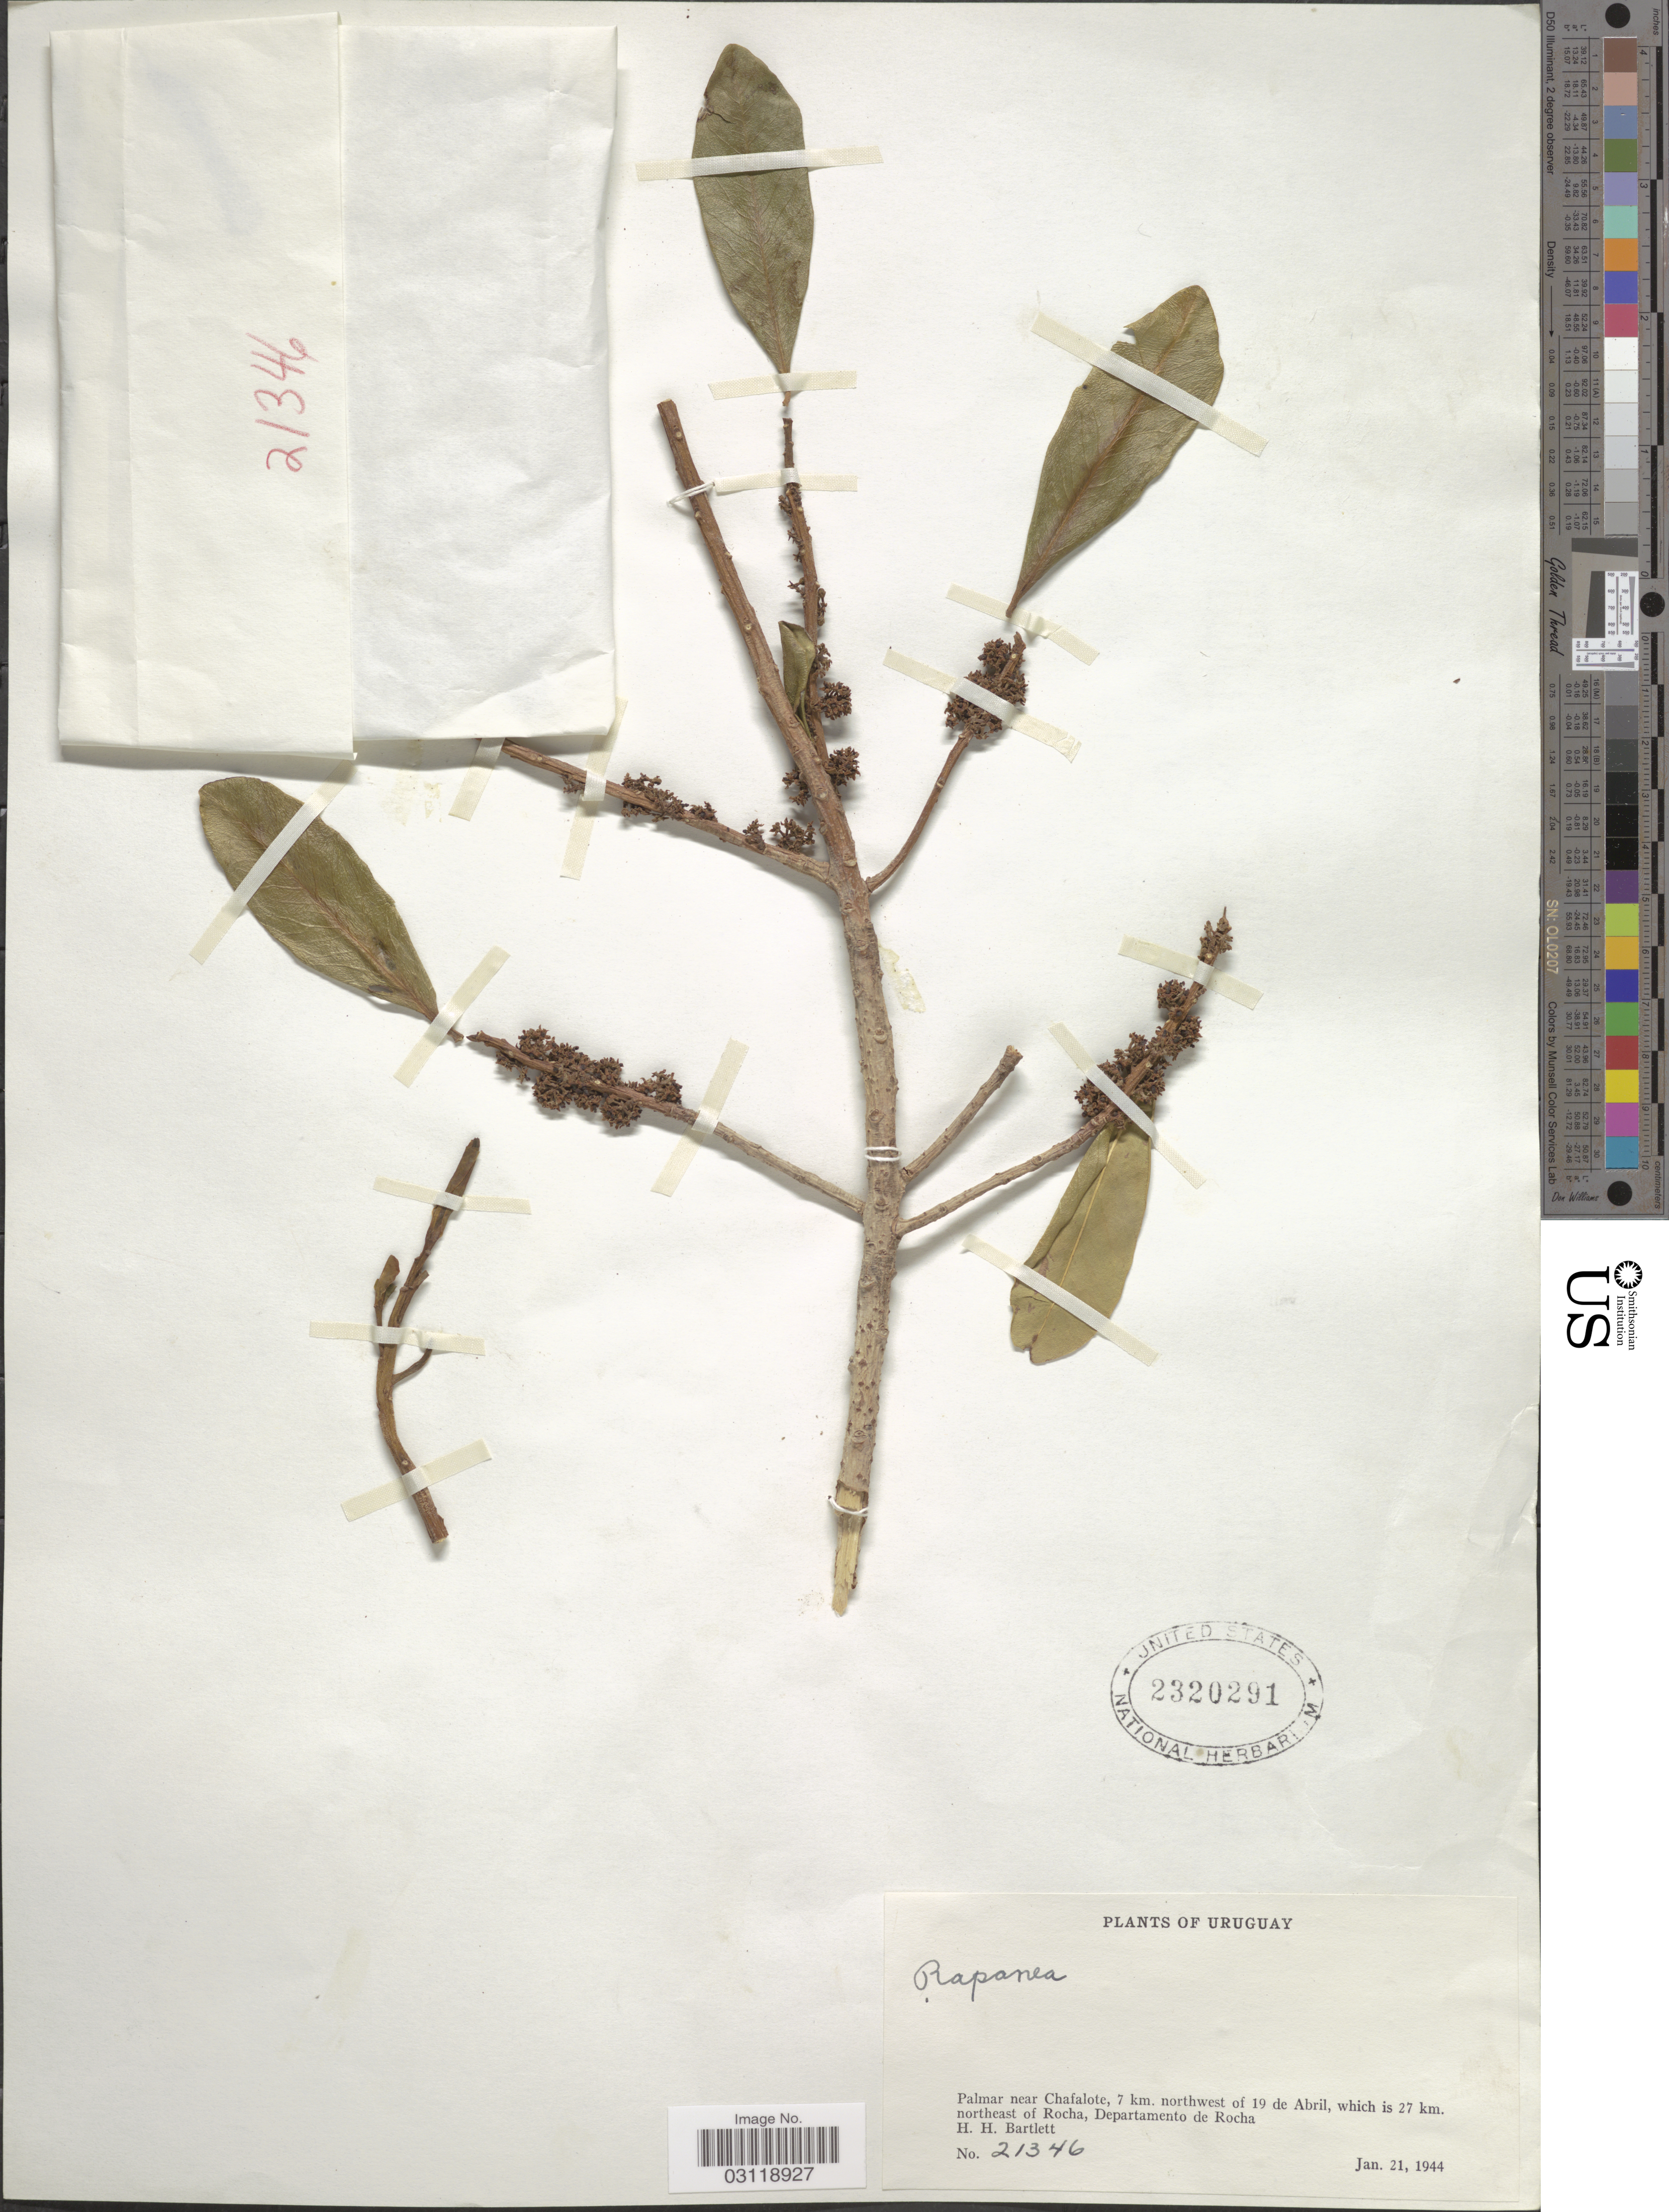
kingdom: Plantae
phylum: Tracheophyta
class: Magnoliopsida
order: Ericales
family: Primulaceae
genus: Rapanea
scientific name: Rapanea sp.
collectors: H. H. Bartlett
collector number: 21346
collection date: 1944-01-21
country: Uruguay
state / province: Rocha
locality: Palmar near Chafalote, 7 km. northwest of 19 de Abril, which is 27 km. northeast of Rocha, Departamento de Rocha.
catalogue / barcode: US 2320291